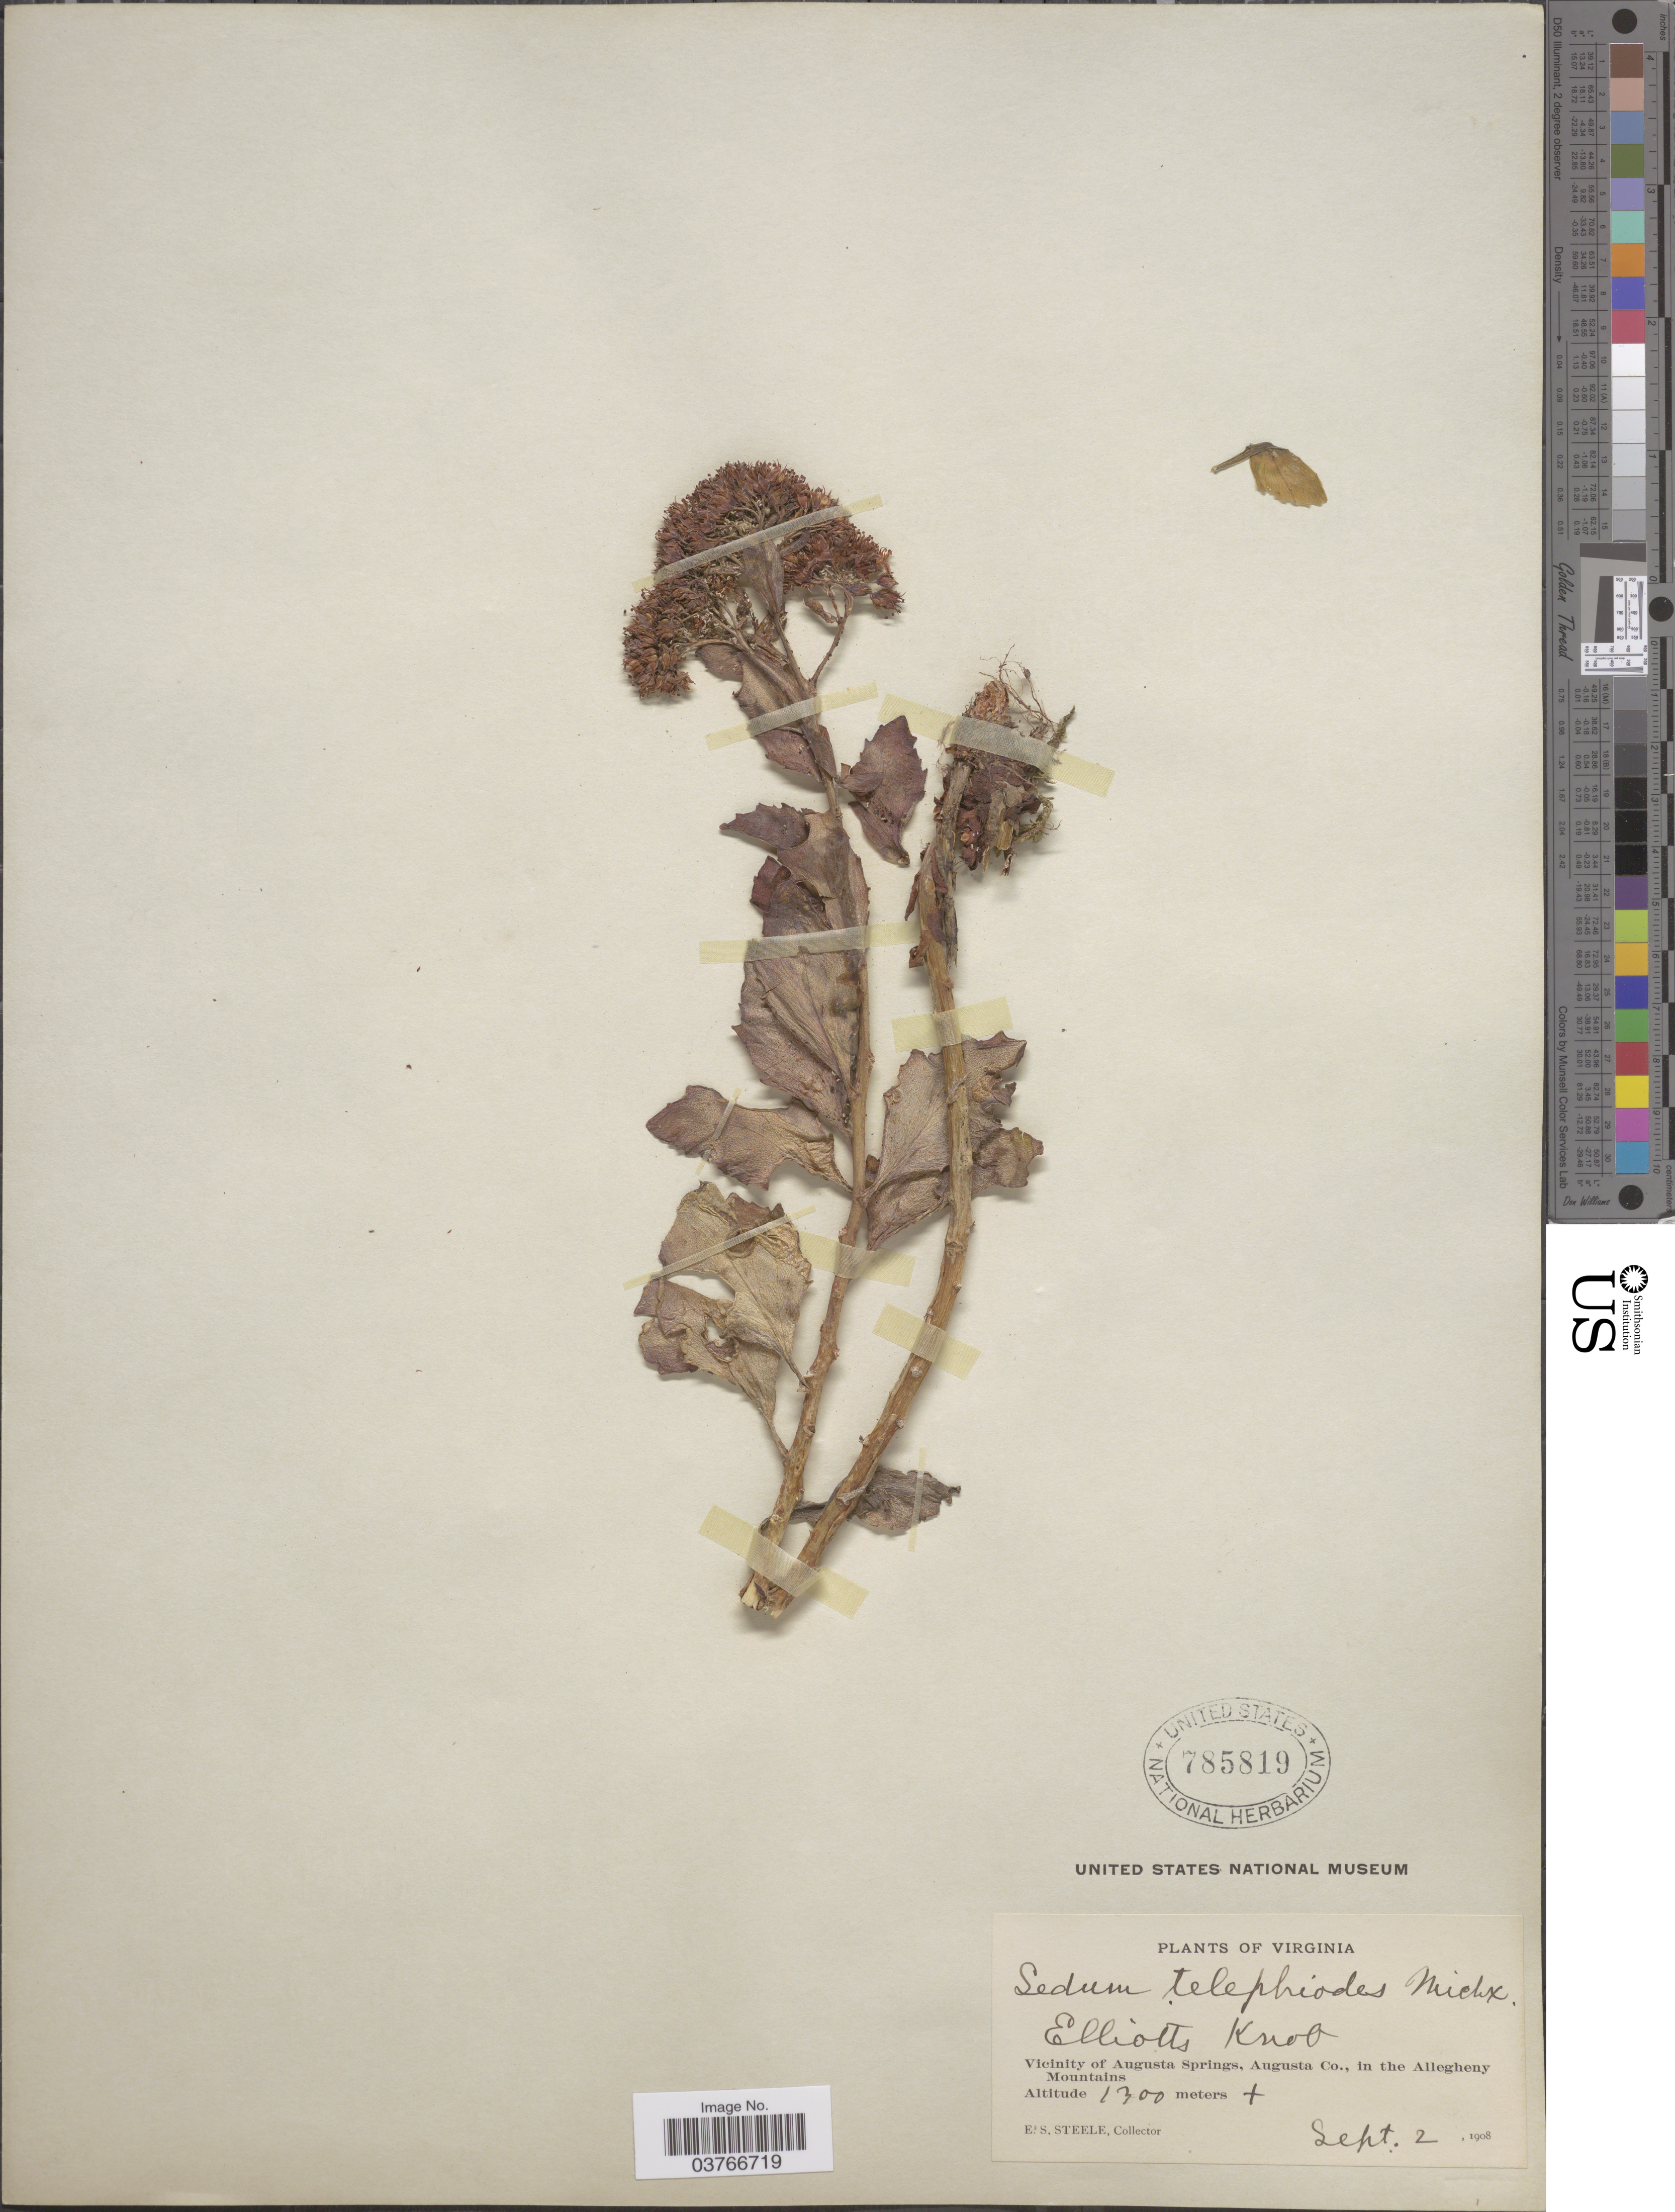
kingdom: Plantae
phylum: Tracheophyta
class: Magnoliopsida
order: Saxifragales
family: Crassulaceae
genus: Hylotelephium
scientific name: Hylotelephium telephioides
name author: (Michx.) H. Ohba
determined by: Strong, Mark T., (BOT), Smithsonian Institution - National Museum of Natural History (UNITED STATES)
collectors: E. Steele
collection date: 1908-09-02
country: United States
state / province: Virginia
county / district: Augusta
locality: Elliotts Knob. Vicinity of Augusta Springs, Augusta Co., in the Allegheny Mountains.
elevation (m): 1300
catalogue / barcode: US 785819